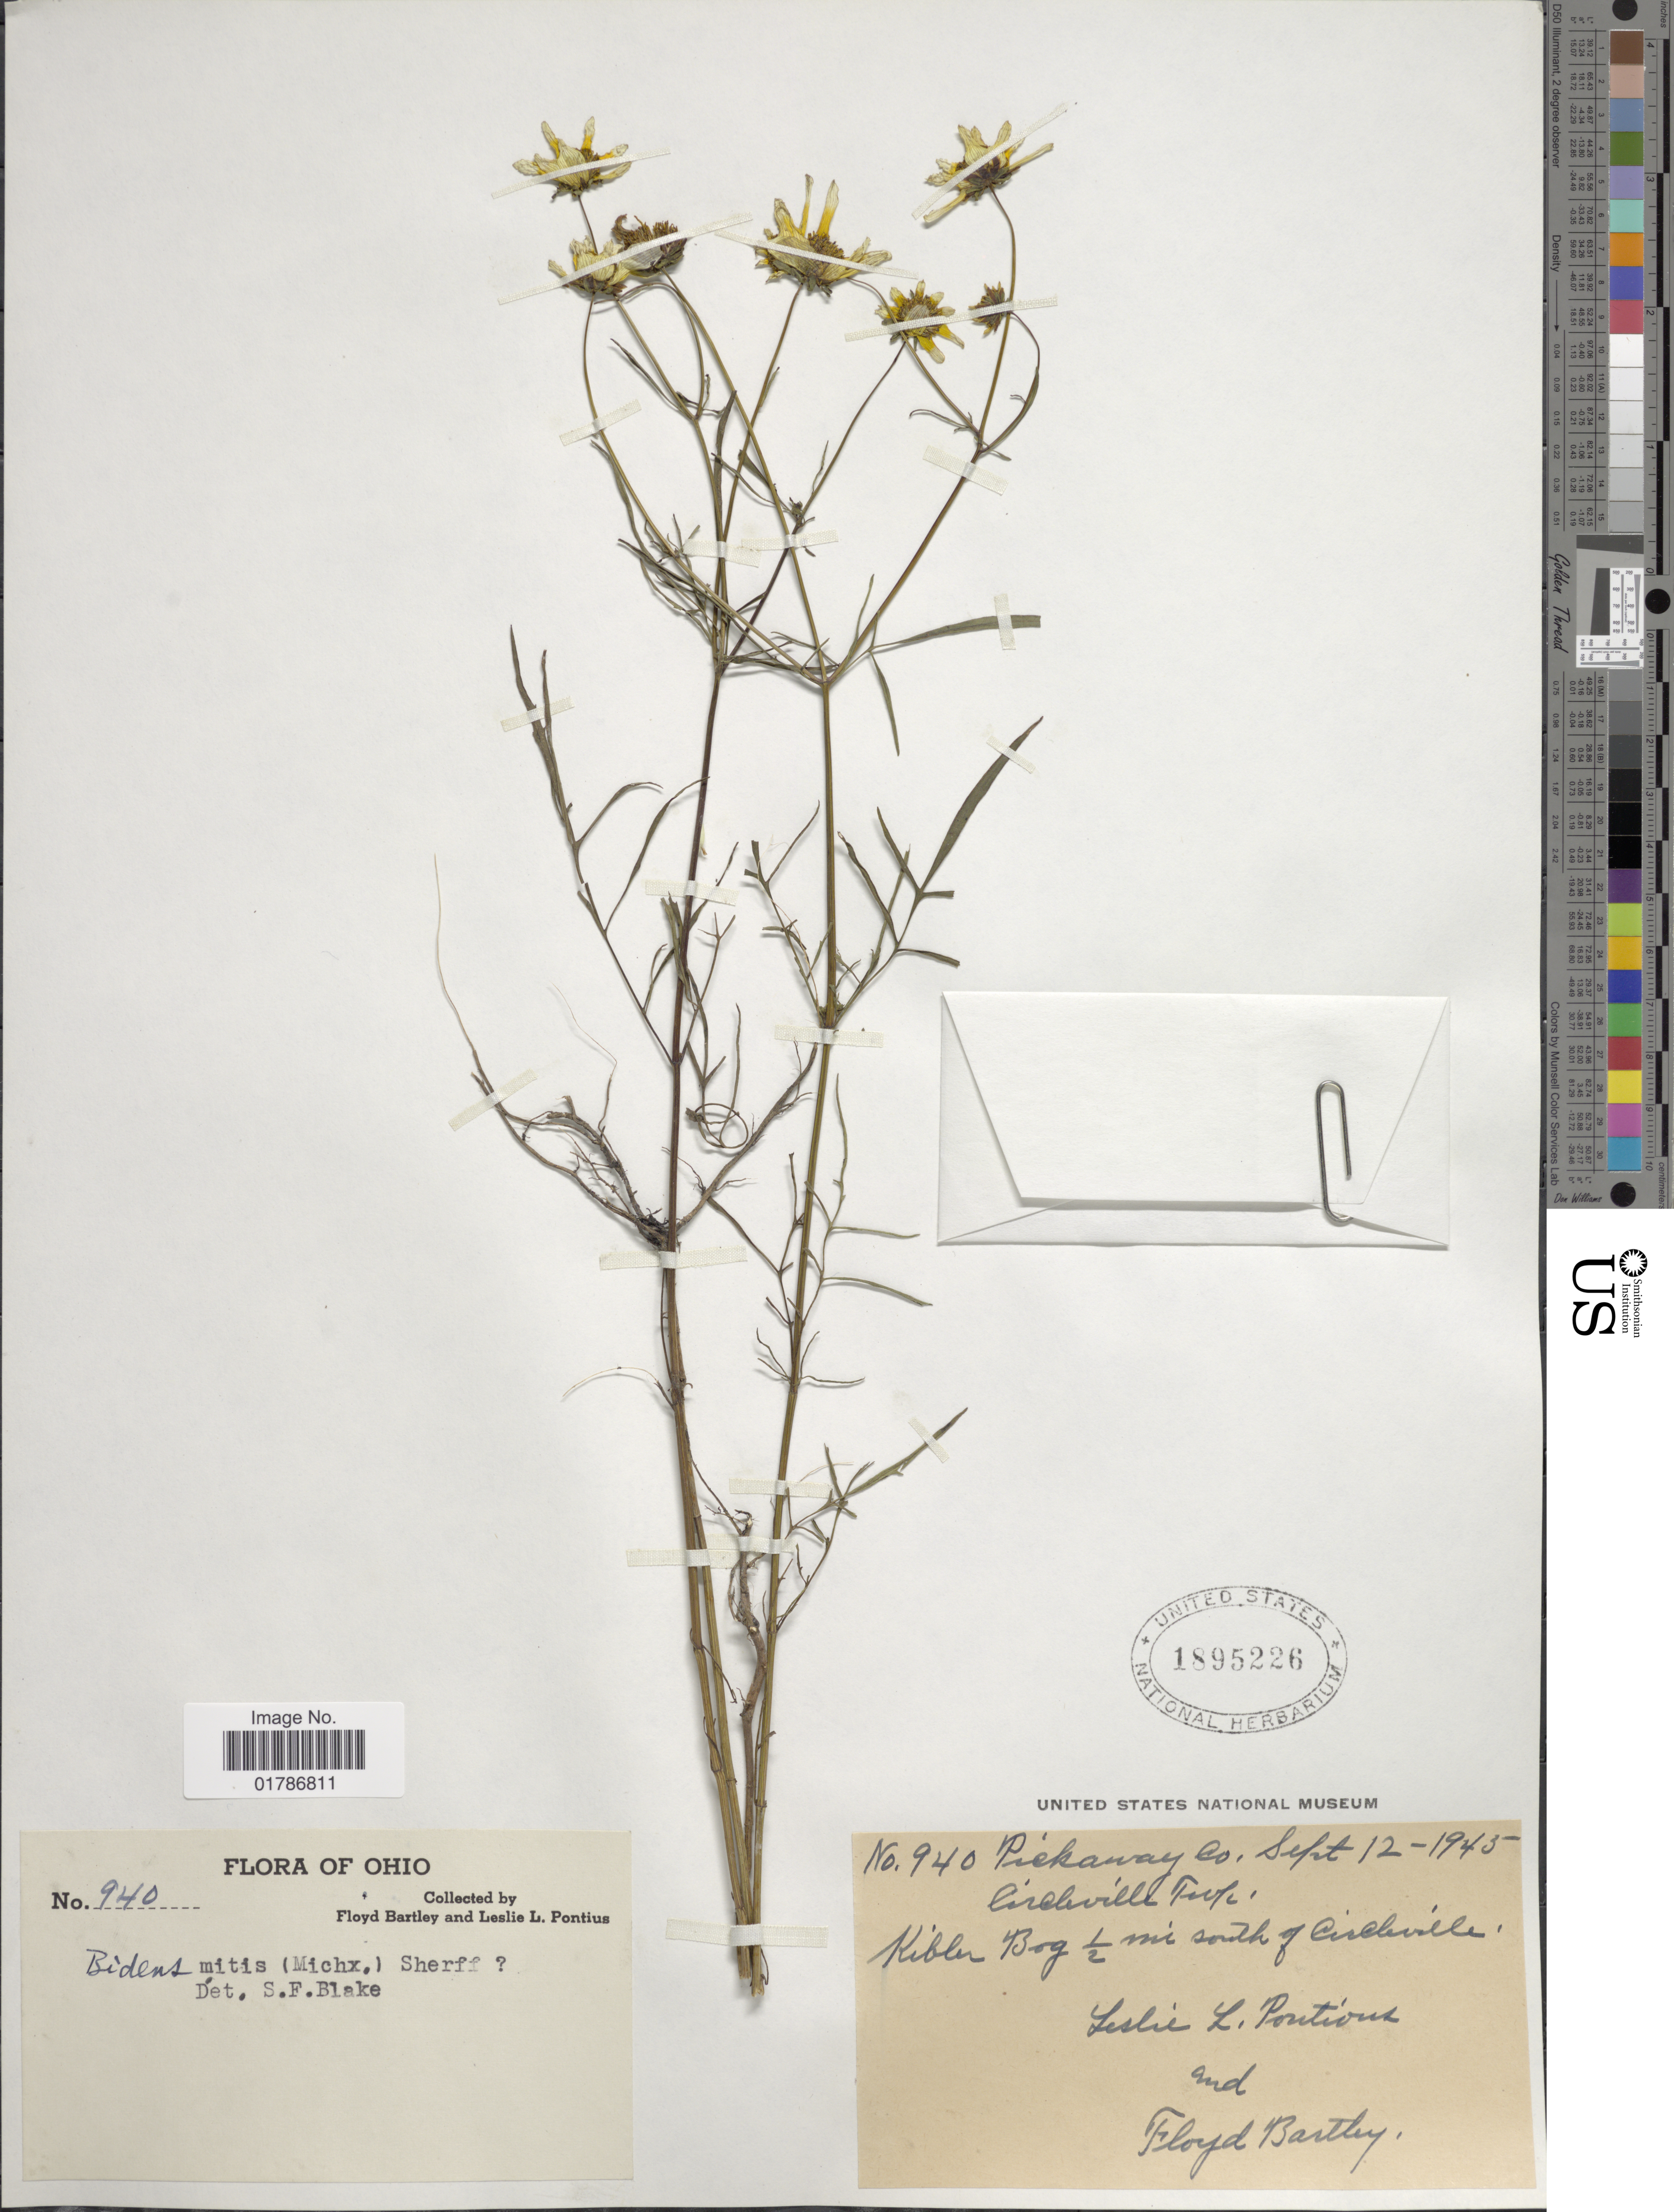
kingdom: Plantae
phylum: Tracheophyta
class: Magnoliopsida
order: Asterales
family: Asteraceae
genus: Bidens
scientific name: Bidens mitis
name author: (Michx.) Sherff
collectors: L. L. Pontious & F. Bartley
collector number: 940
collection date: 1945-09-12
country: United States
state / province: Ohio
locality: Pickaway Co., Circleville Twp., KIbler Bog ½ mi south of Circleville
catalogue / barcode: US 1895226